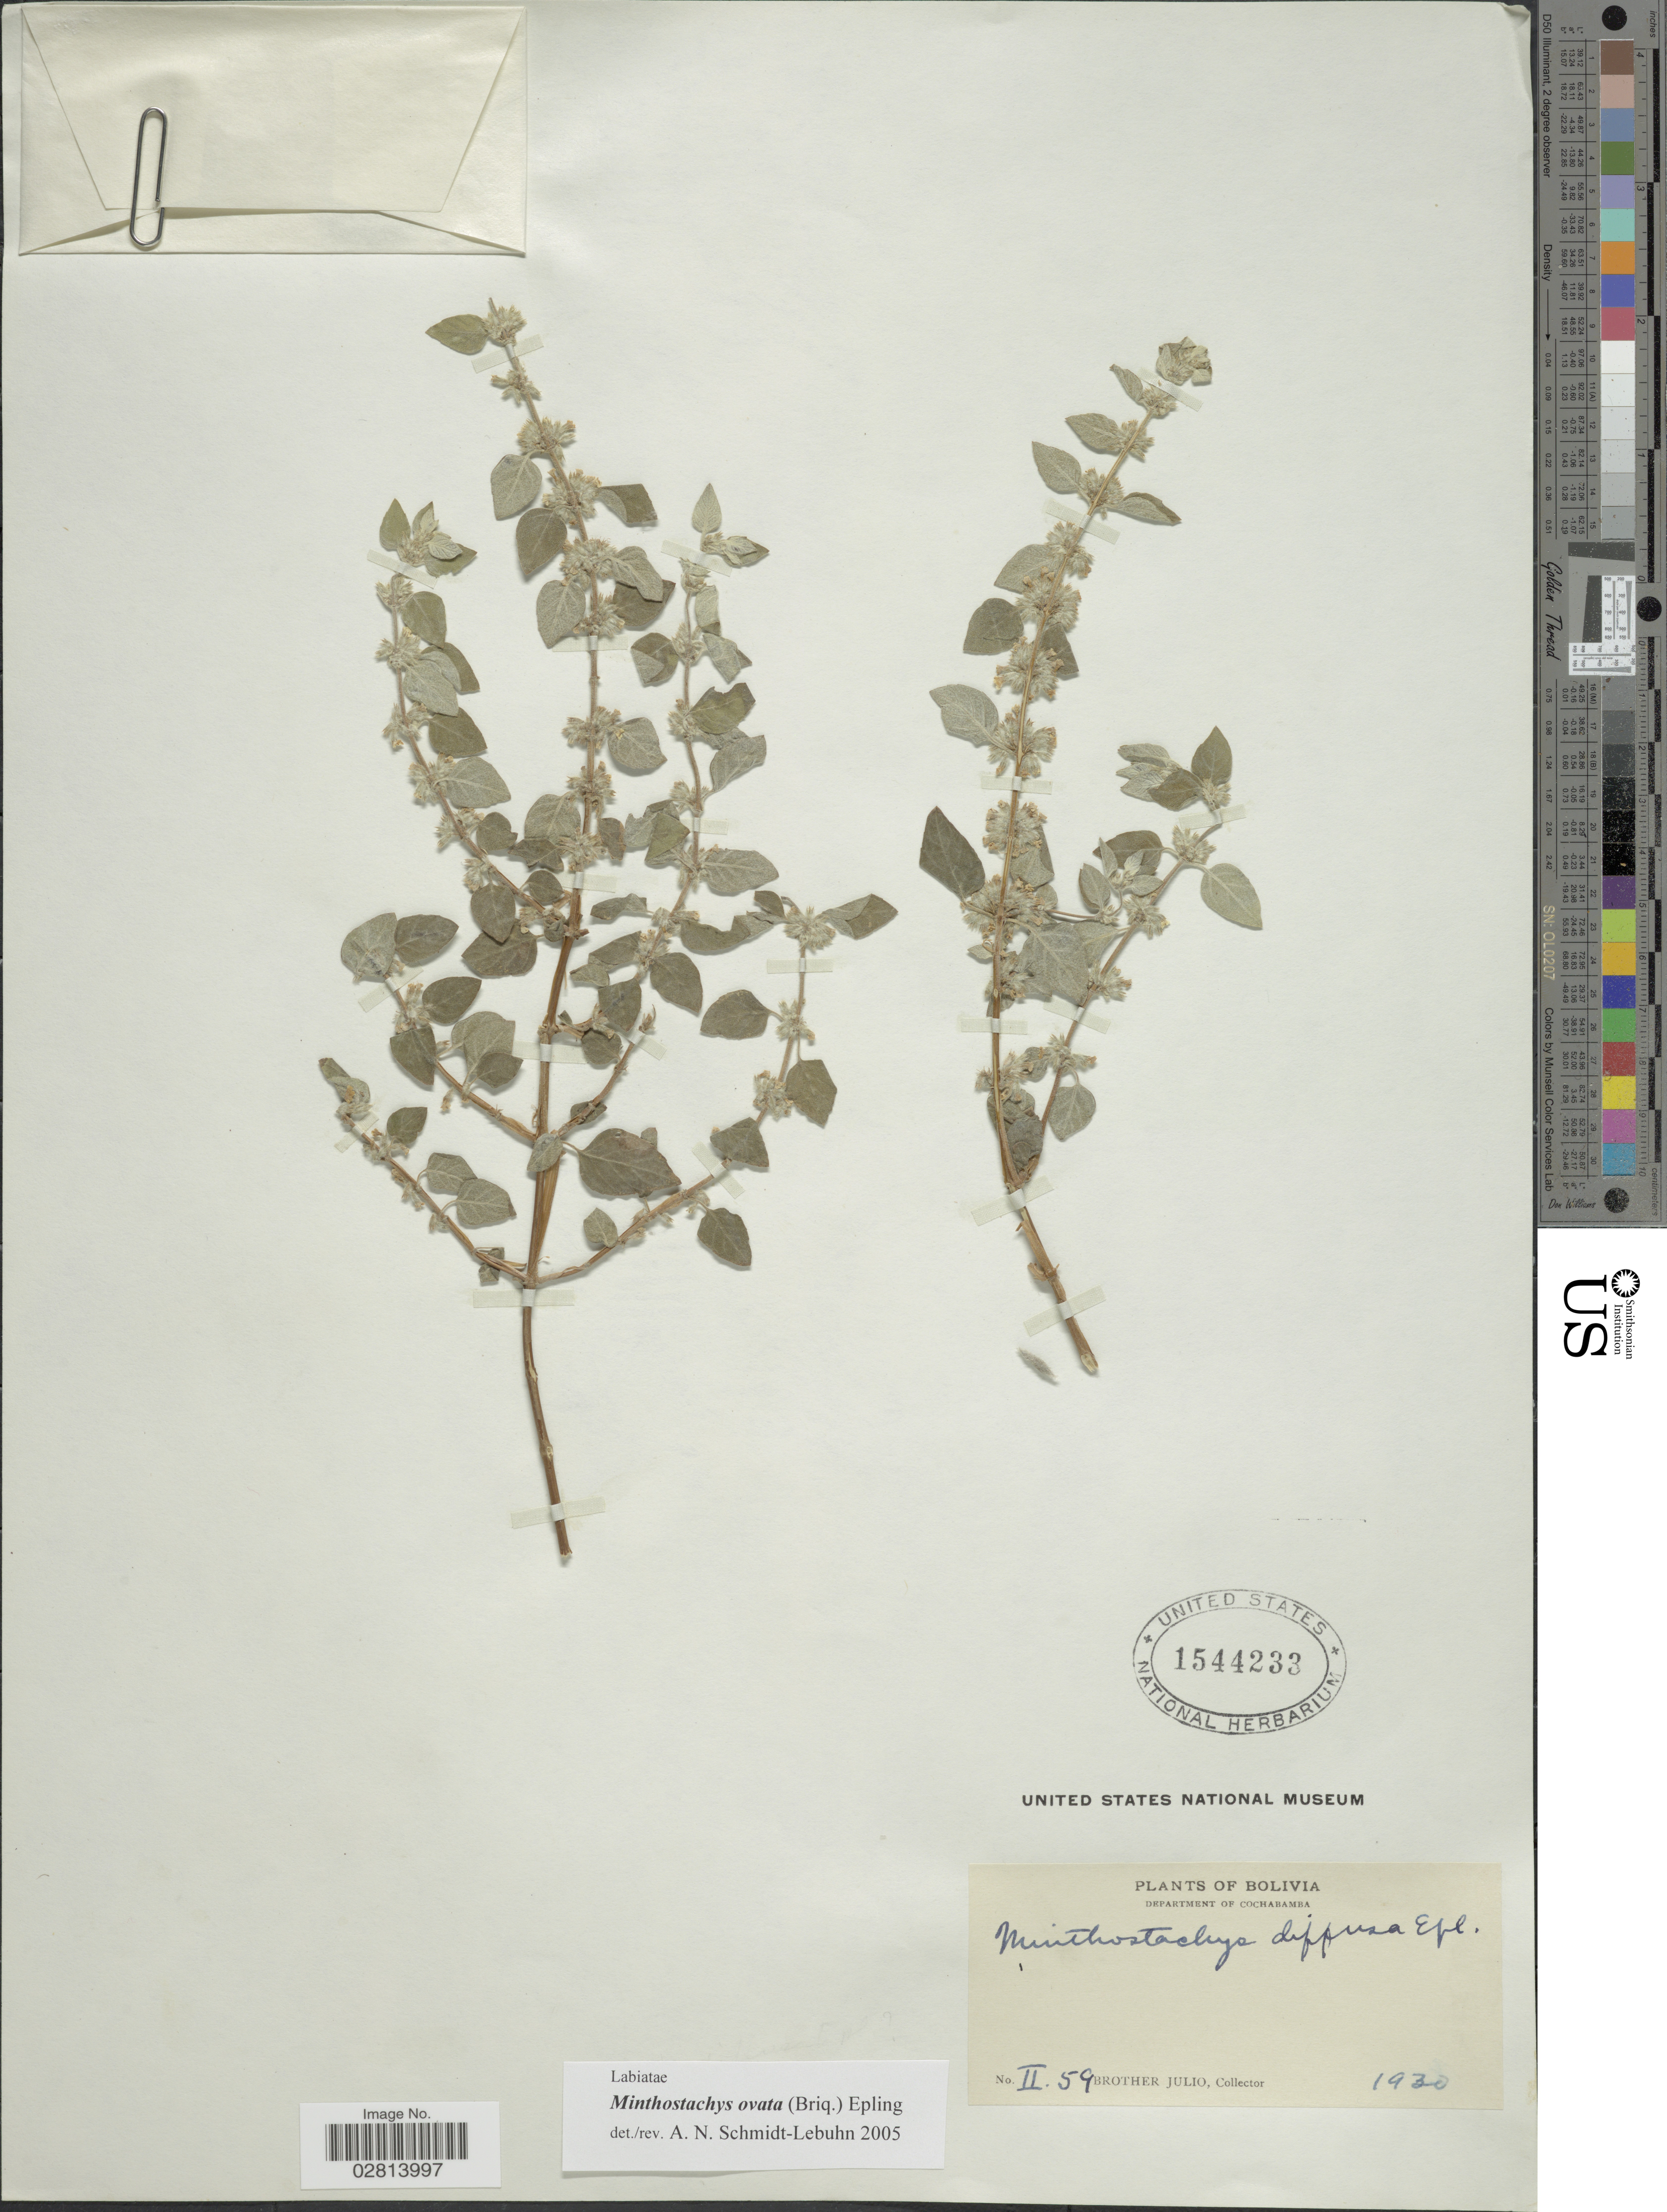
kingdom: Plantae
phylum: Tracheophyta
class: Magnoliopsida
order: Lamiales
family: Lamiaceae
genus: Minthostachys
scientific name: Minthostachys ovata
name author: (Briq.) Epling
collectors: Bro. Julio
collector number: II. 59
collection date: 1930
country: Bolivia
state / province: Cochabamba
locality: Department of Cochabamba.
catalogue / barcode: US 1544233